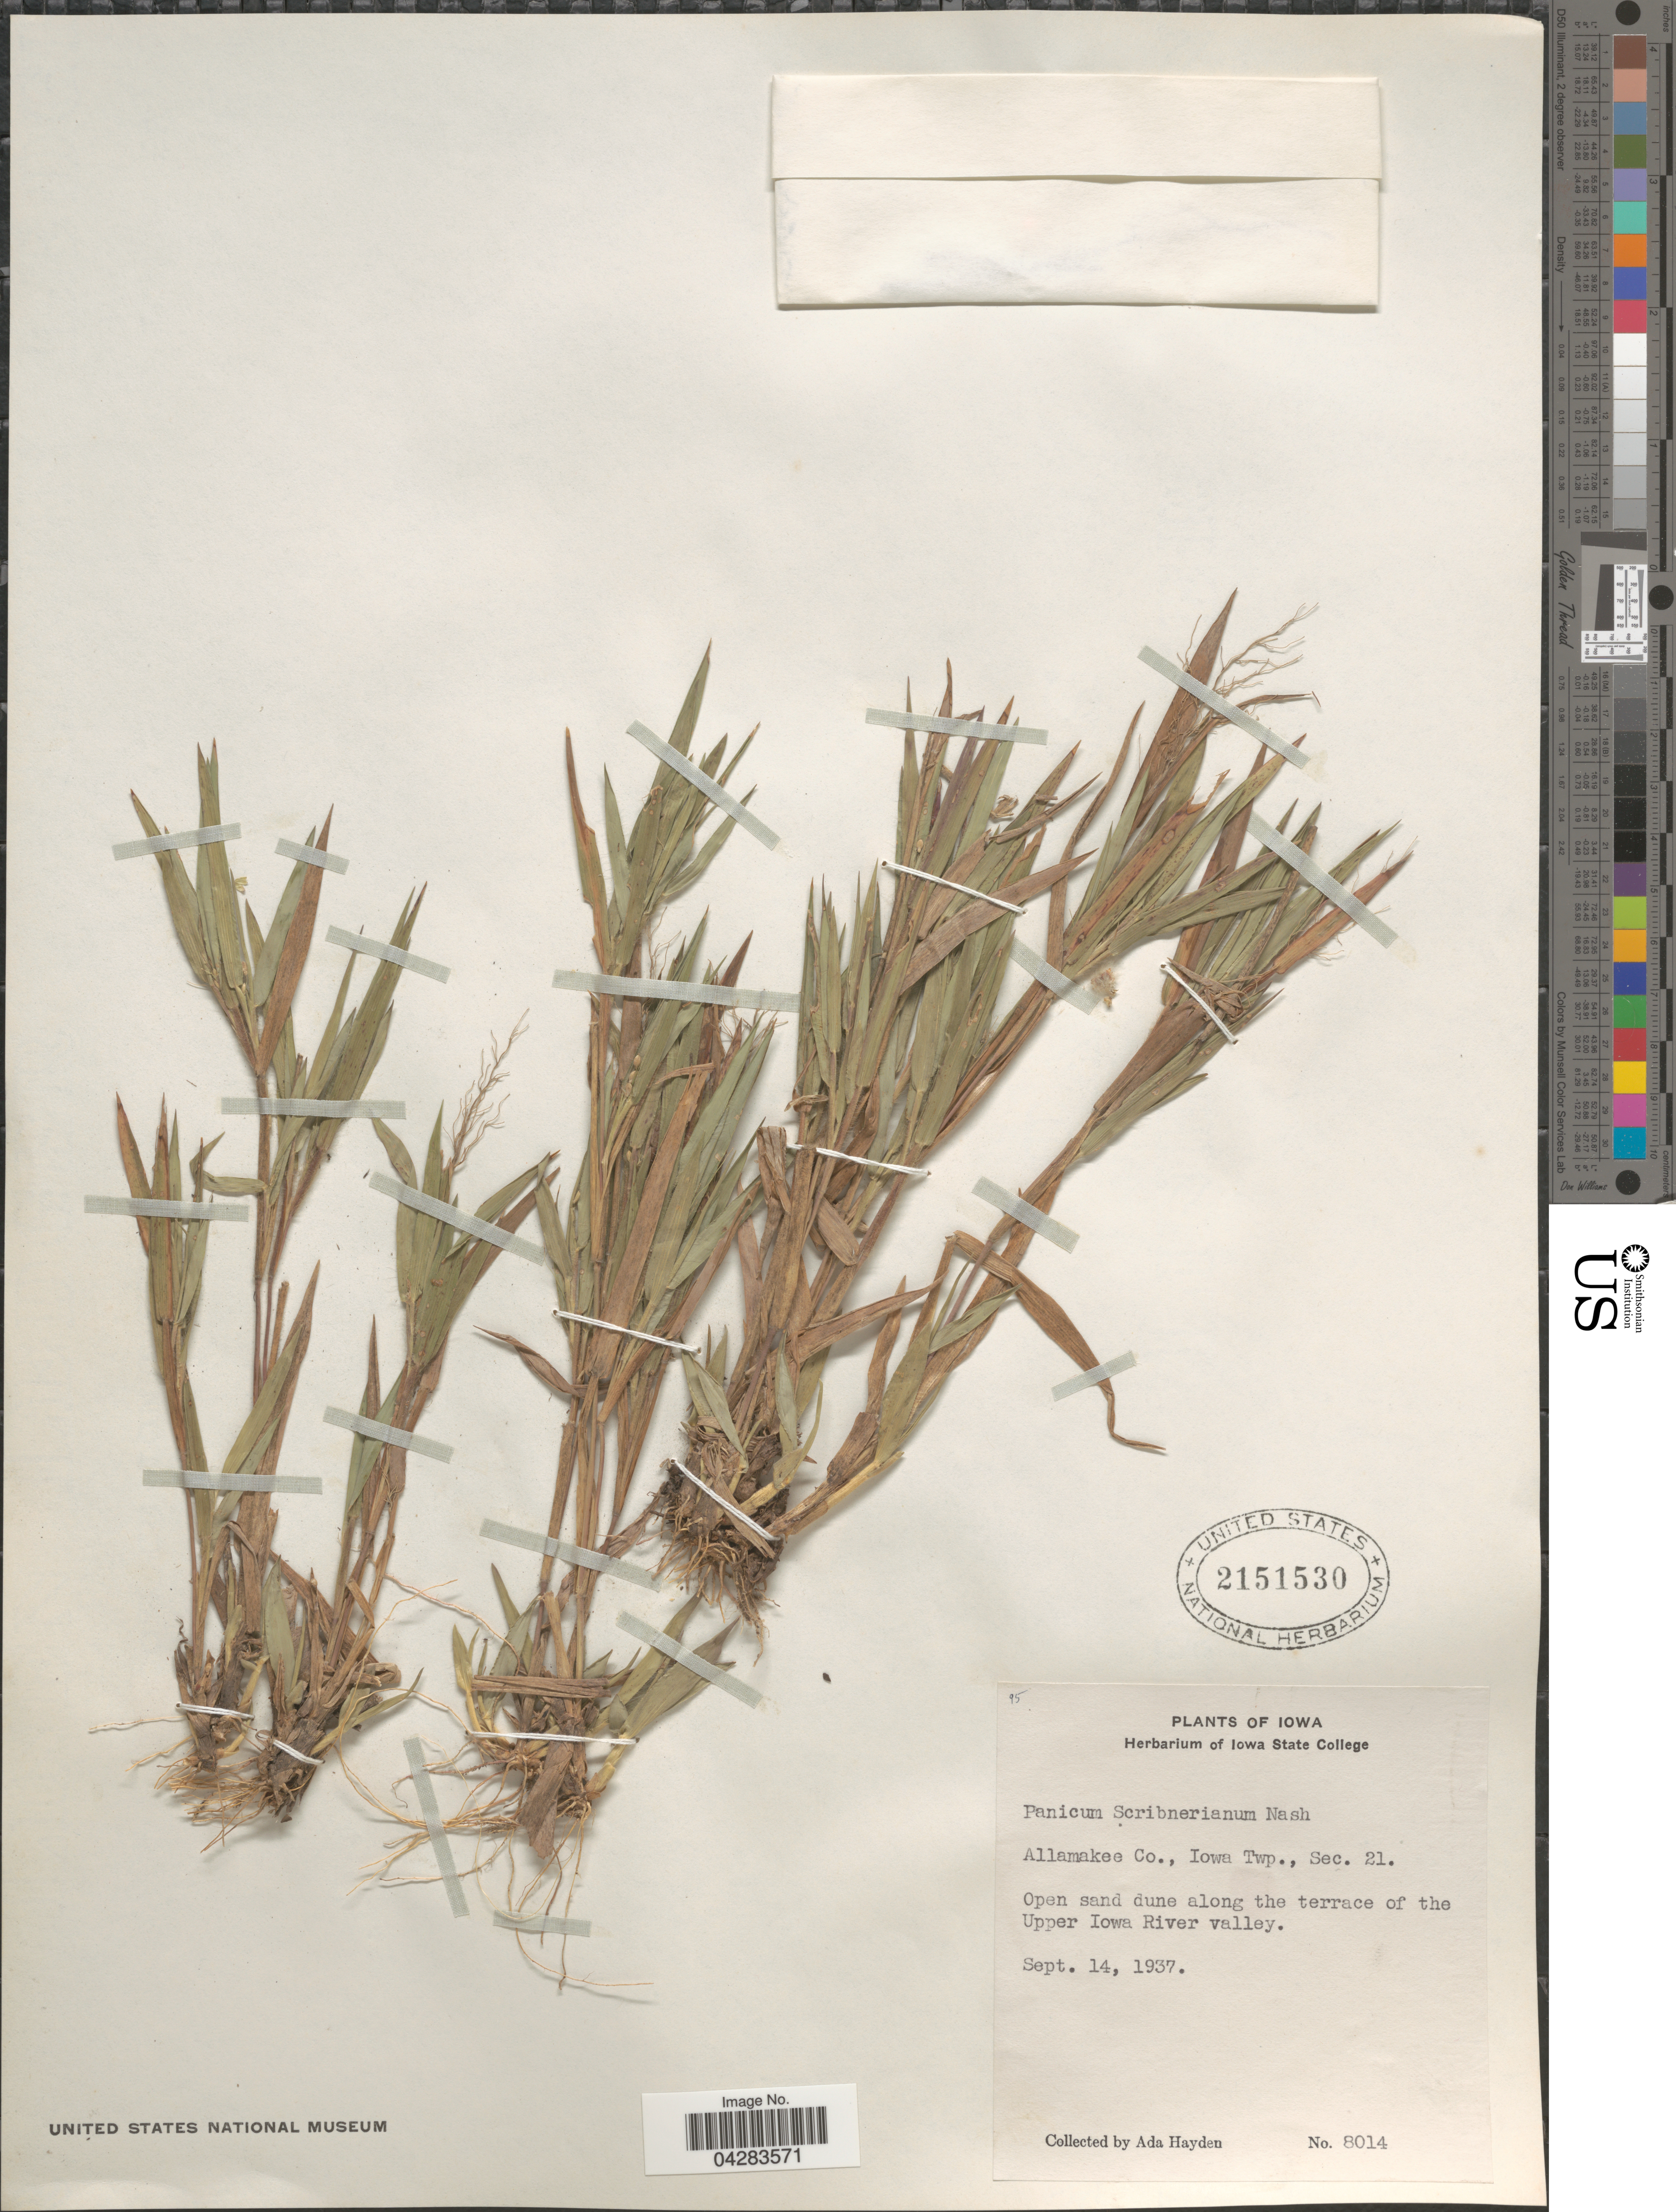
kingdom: Plantae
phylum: Tracheophyta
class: Liliopsida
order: Poales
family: Poaceae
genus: Dichanthelium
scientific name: Dichanthelium oligosanthes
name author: (Schult.) Gould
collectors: Ada Hayden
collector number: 8014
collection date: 1937-09-14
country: United States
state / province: Iowa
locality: Allamakee Co., Iowa Twp., Sec. 21. Along the terrace of the Upper Iowa River valley.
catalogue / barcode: US 2151530